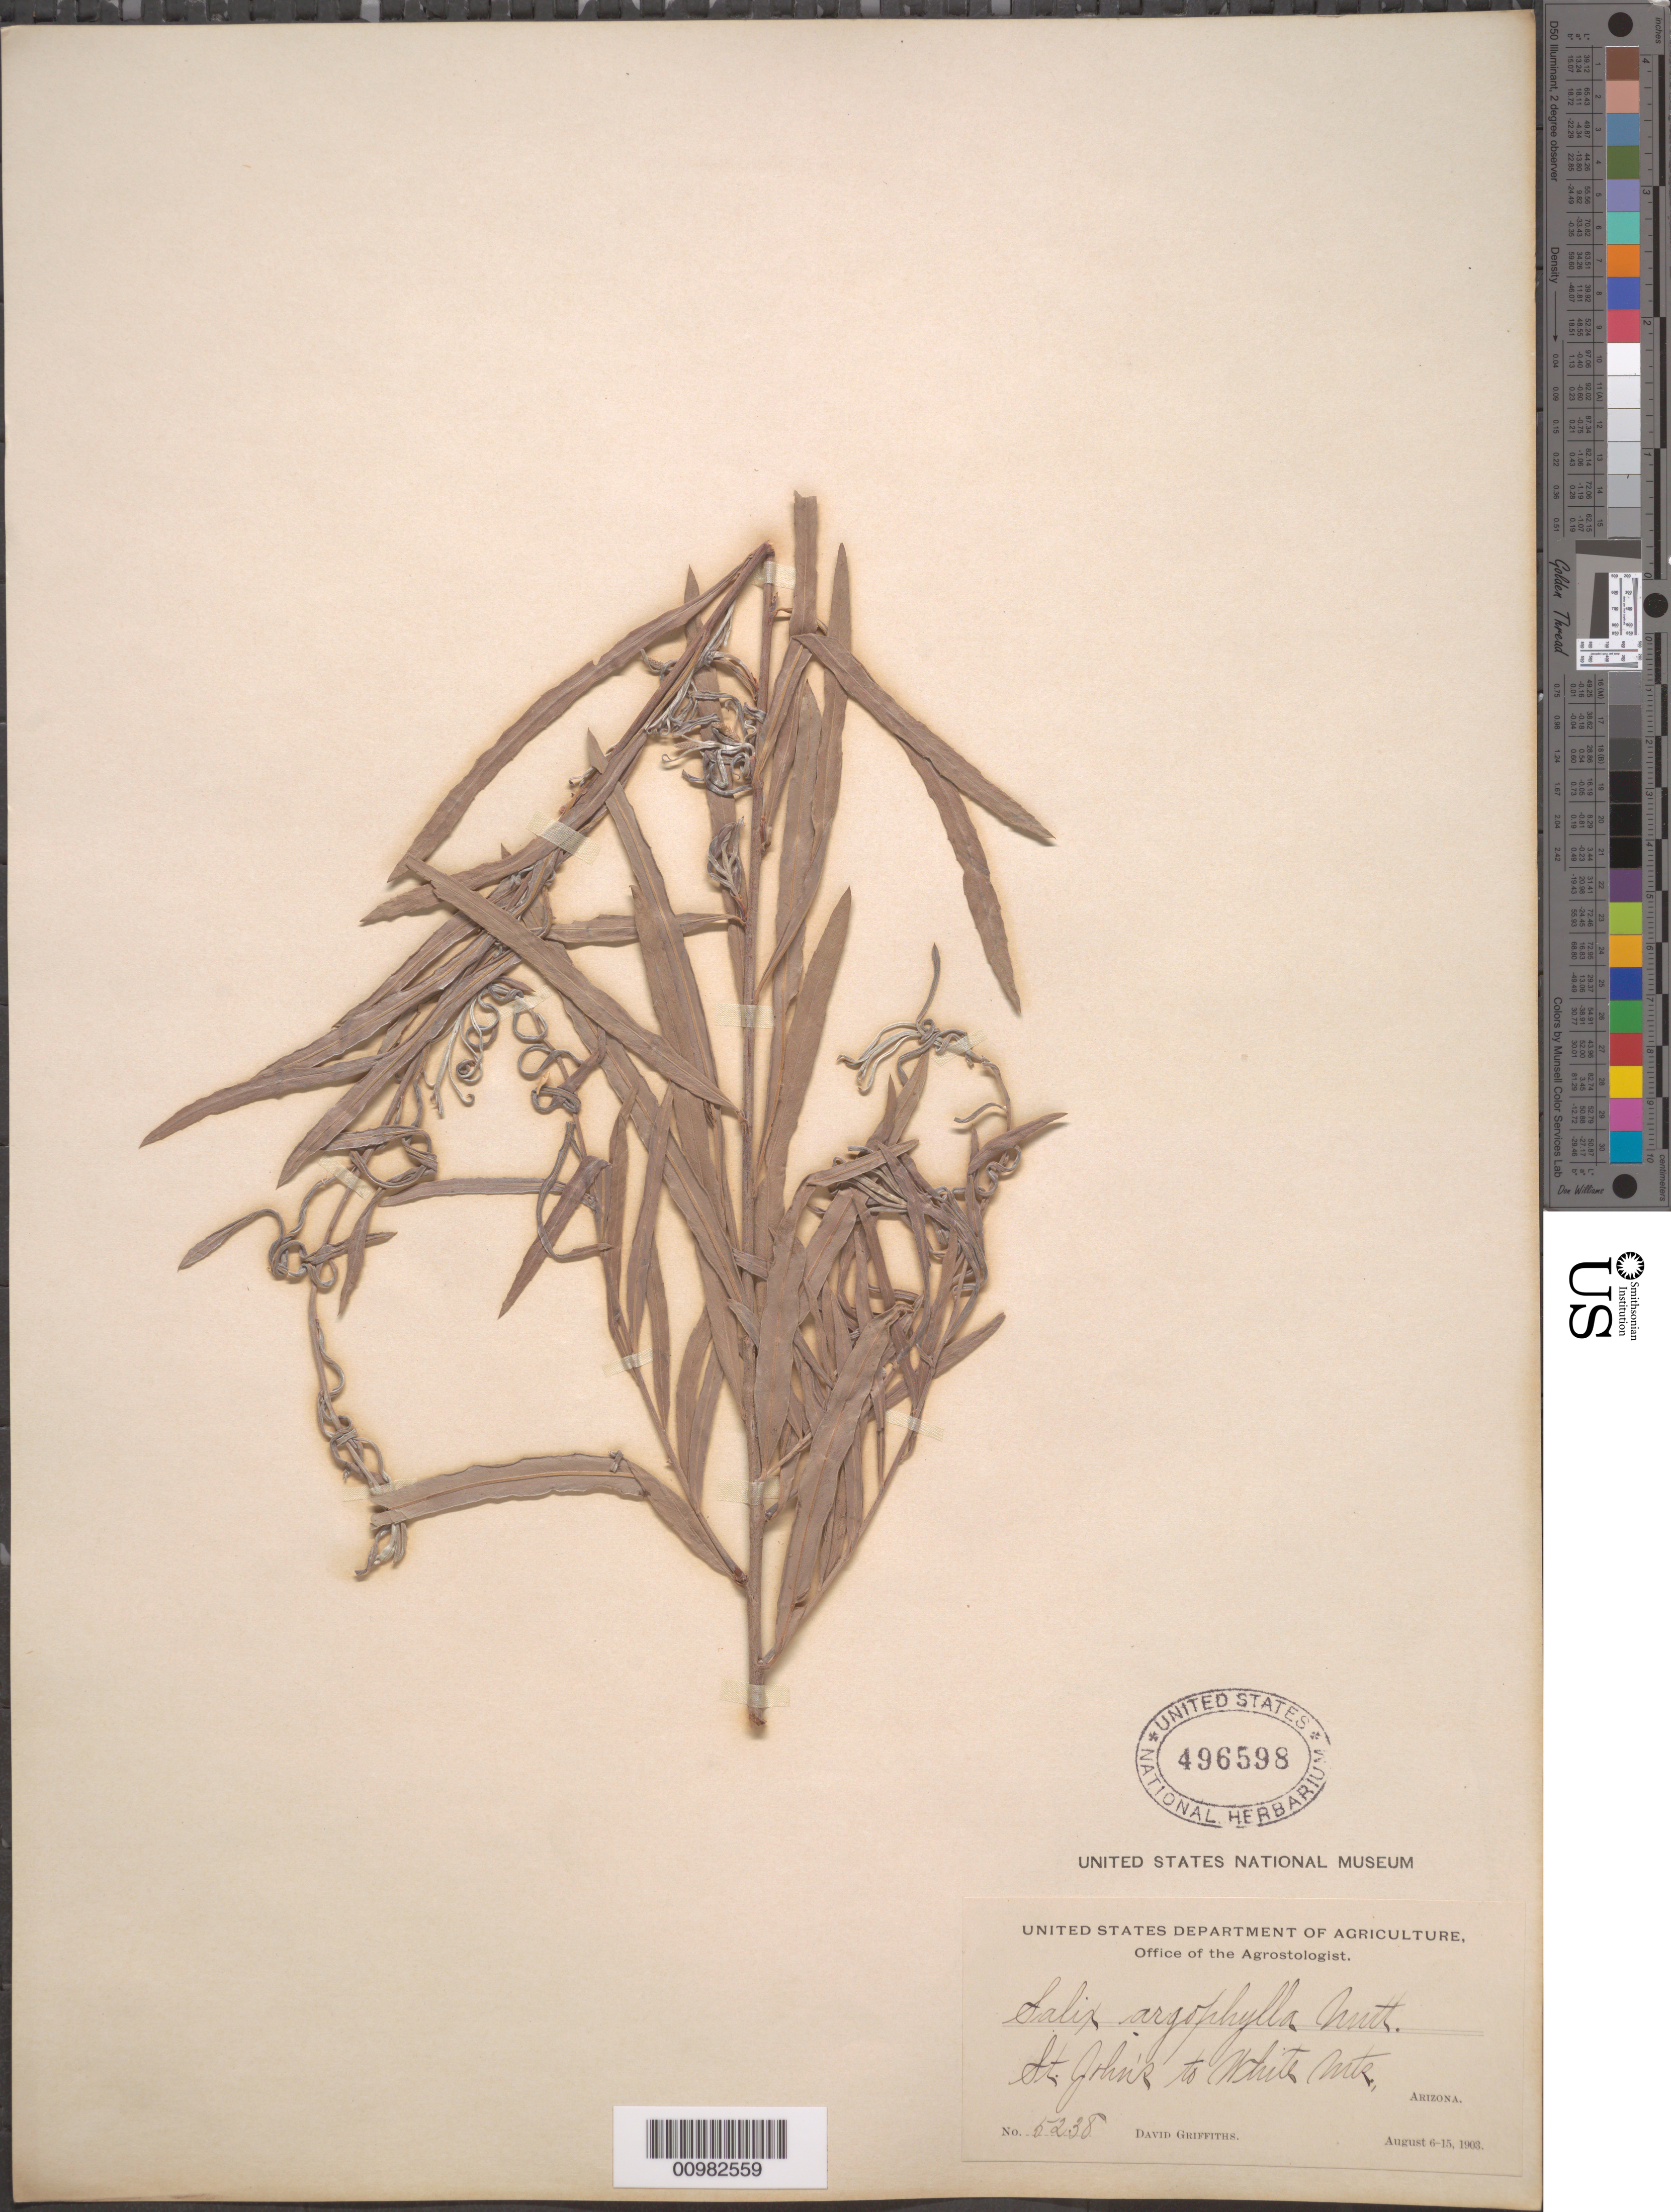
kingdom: Plantae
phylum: Tracheophyta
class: Magnoliopsida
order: Malpighiales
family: Salicaceae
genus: Salix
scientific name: Salix exigua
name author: Nutt.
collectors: D. Griffiths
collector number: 6238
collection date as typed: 06 Aug 1903 to 15 Aug 1903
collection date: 1903-08-06/1903-08-15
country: United States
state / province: Arizona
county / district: Apache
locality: Fort John's to White Mountains.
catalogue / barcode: US 496598